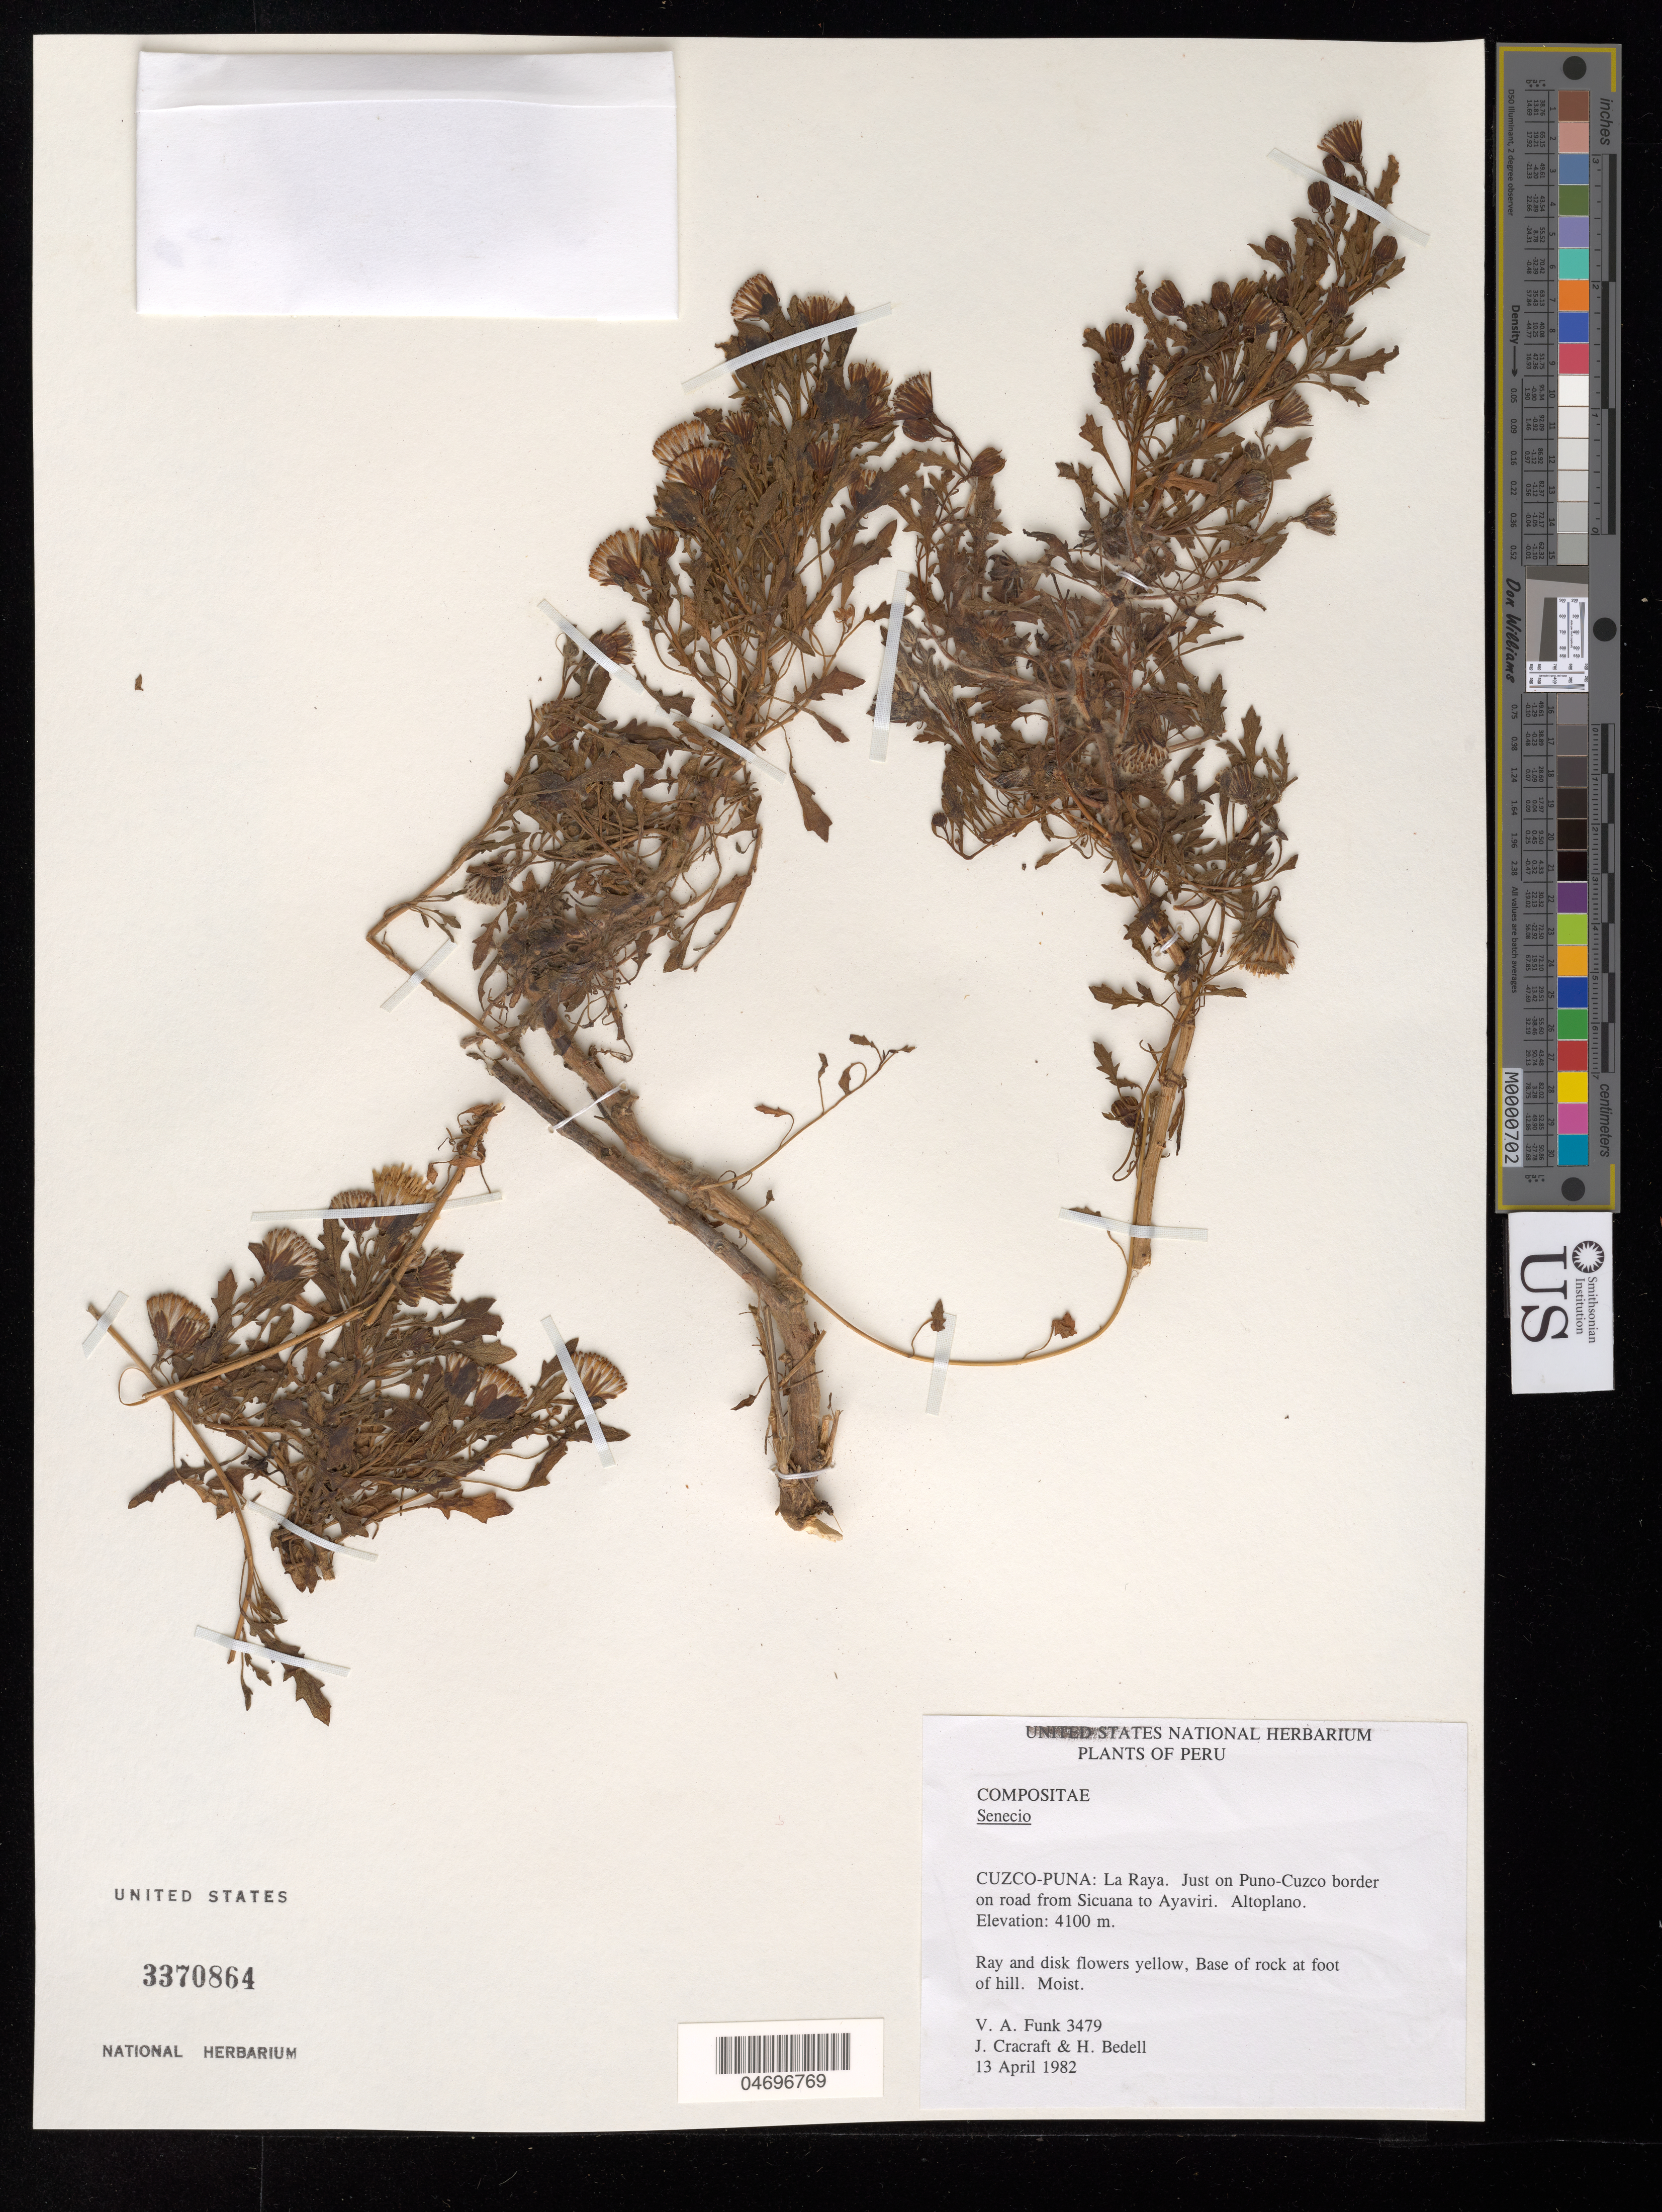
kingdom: Plantae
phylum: Tracheophyta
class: Magnoliopsida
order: Asterales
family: Asteraceae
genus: Senecio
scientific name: Senecio sp.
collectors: V. Funk, J. L. Cracraft & H. Bedell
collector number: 3479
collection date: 1982-04-13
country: Peru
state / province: Cusco / Puno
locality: La Raya. Just on Puno-Cuzco border on road from Sicuana to Ayaviri. Altoplano.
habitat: Base of rock at foot of hill. Moist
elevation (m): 4100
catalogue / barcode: US 3370864